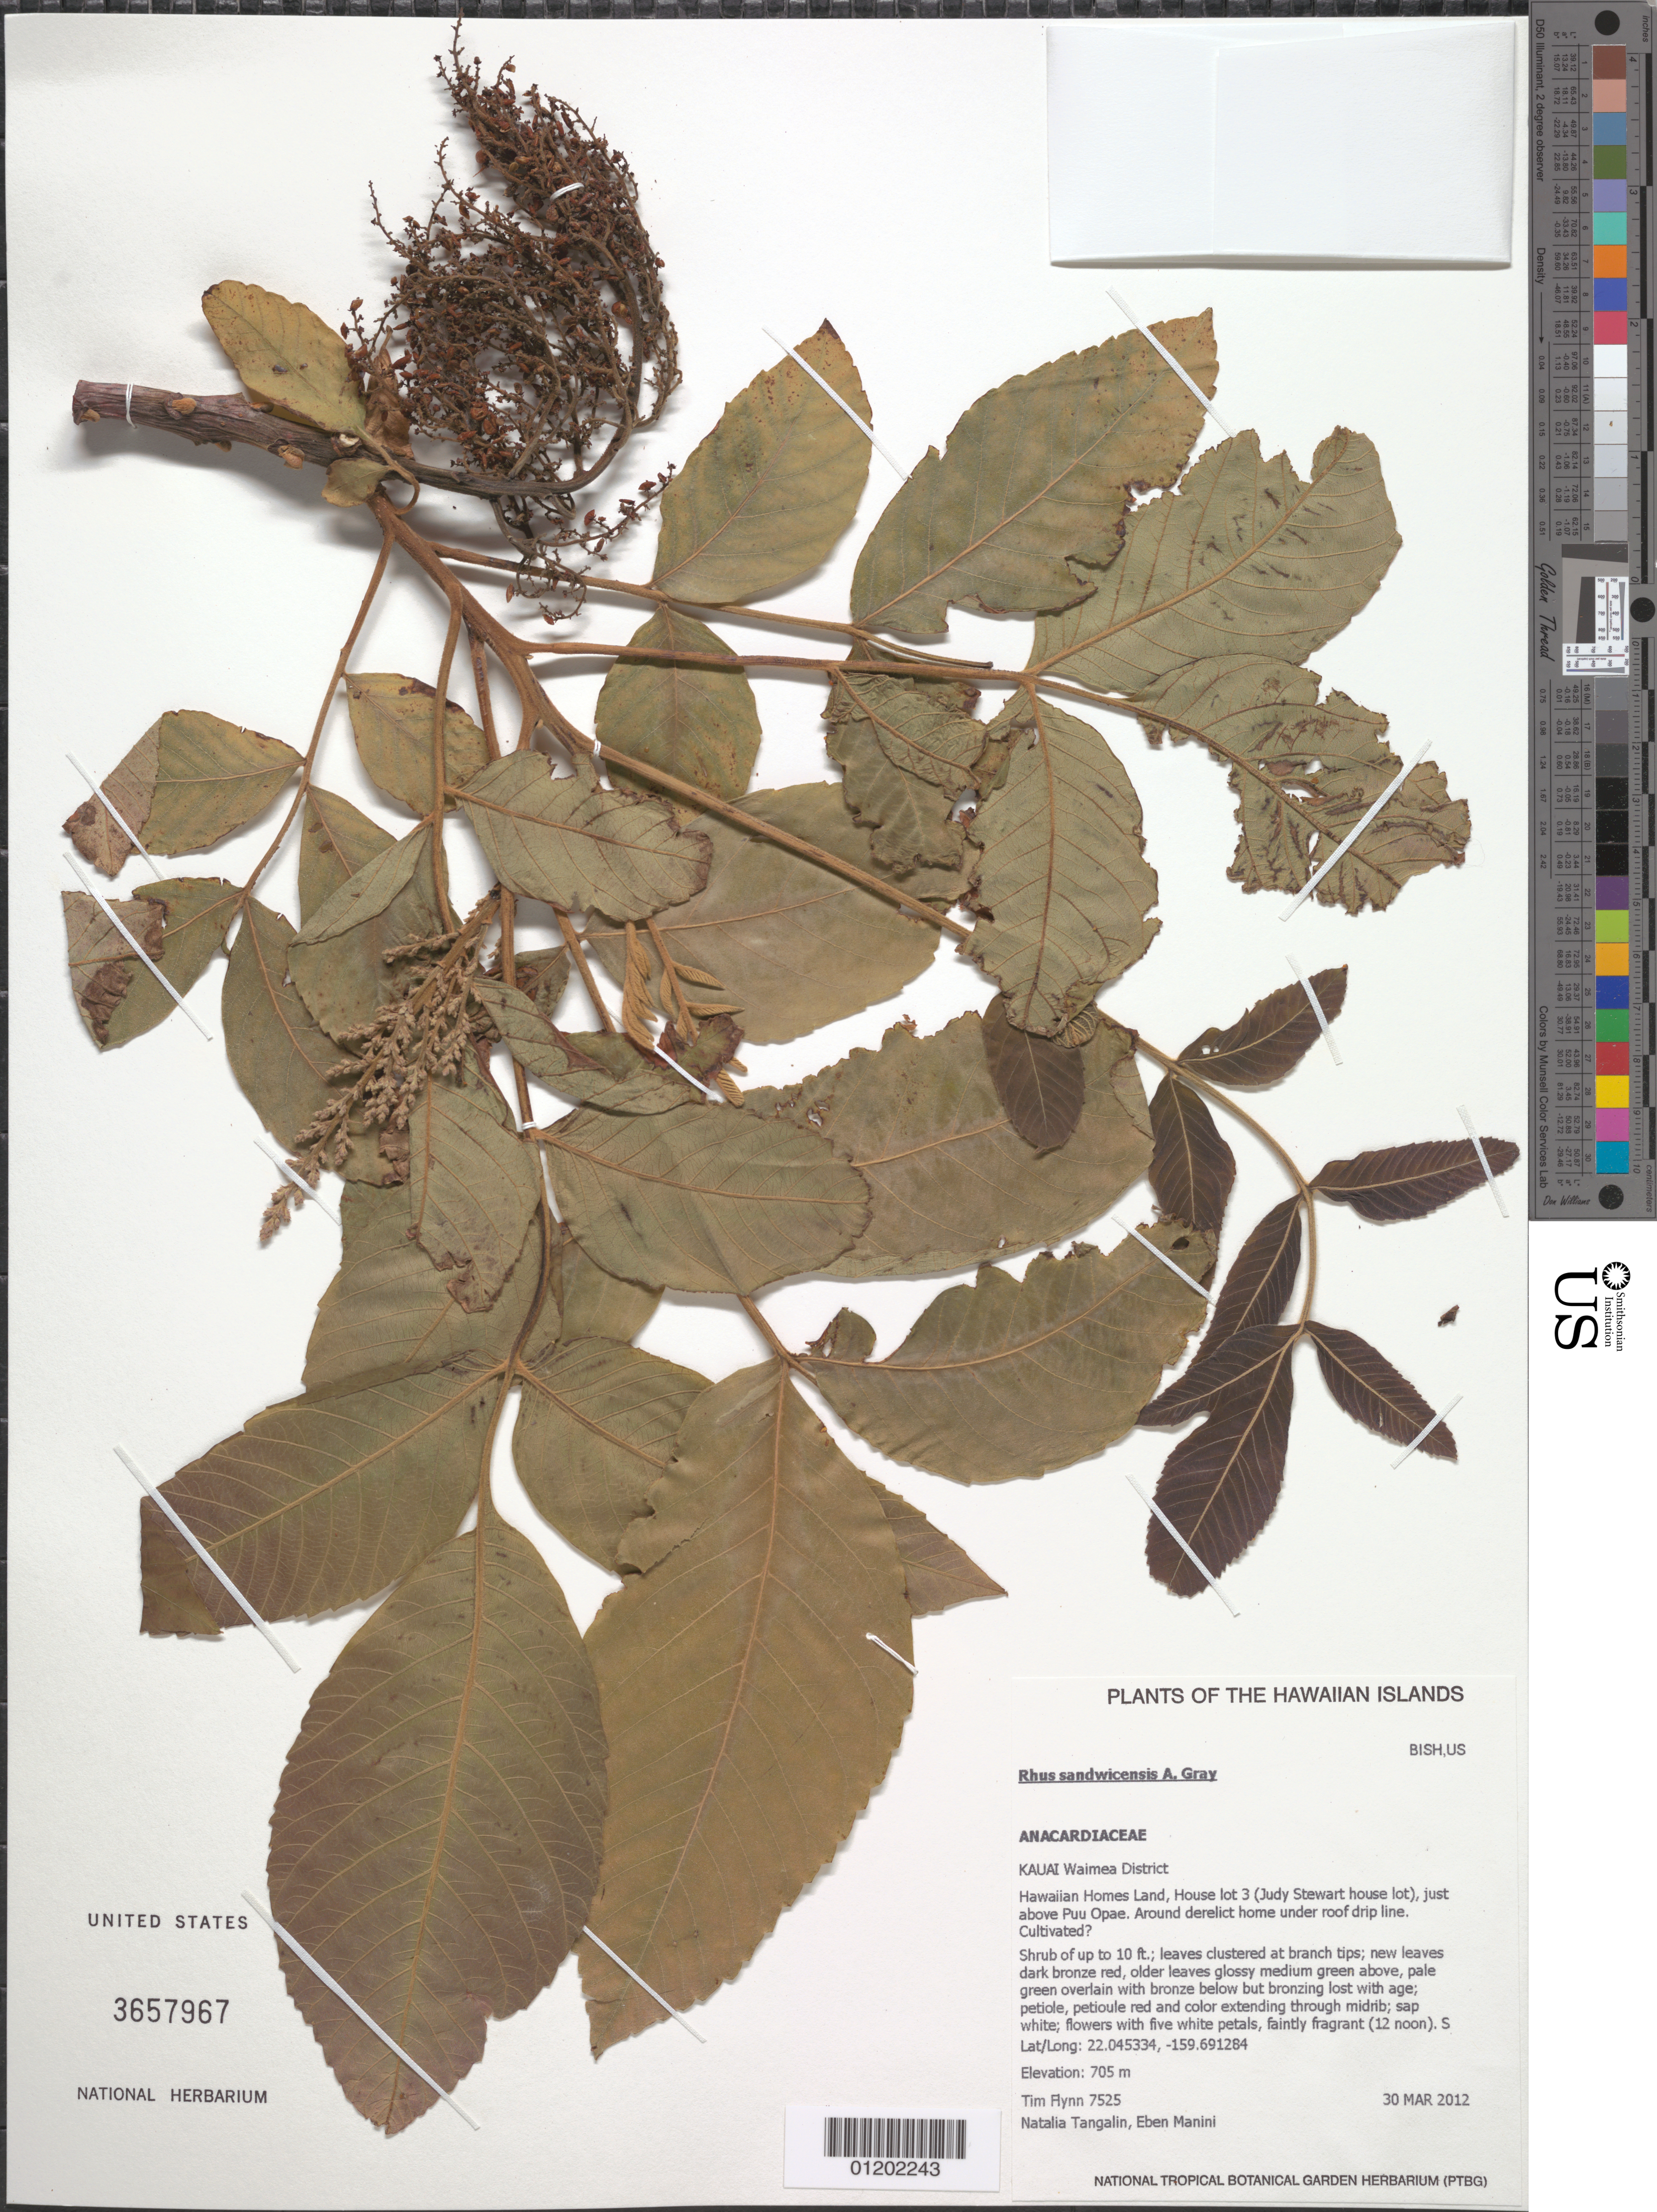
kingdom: Plantae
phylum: Tracheophyta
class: Magnoliopsida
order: Sapindales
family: Anacardiaceae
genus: Rhus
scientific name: Rhus sandwicensis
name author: A. Gray in Wilkes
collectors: T. W. Flynn, N. Tangalin & E. Manini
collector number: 7525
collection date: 2012-03-30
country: United States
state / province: Hawaii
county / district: Kauai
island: Kaua'i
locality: Waimea District, Hawaiian Homes Land, House lot 3 (Judy Stewart house lot), just above Puu Opae, around derelict house under roof drip line.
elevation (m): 705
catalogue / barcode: US 3657967